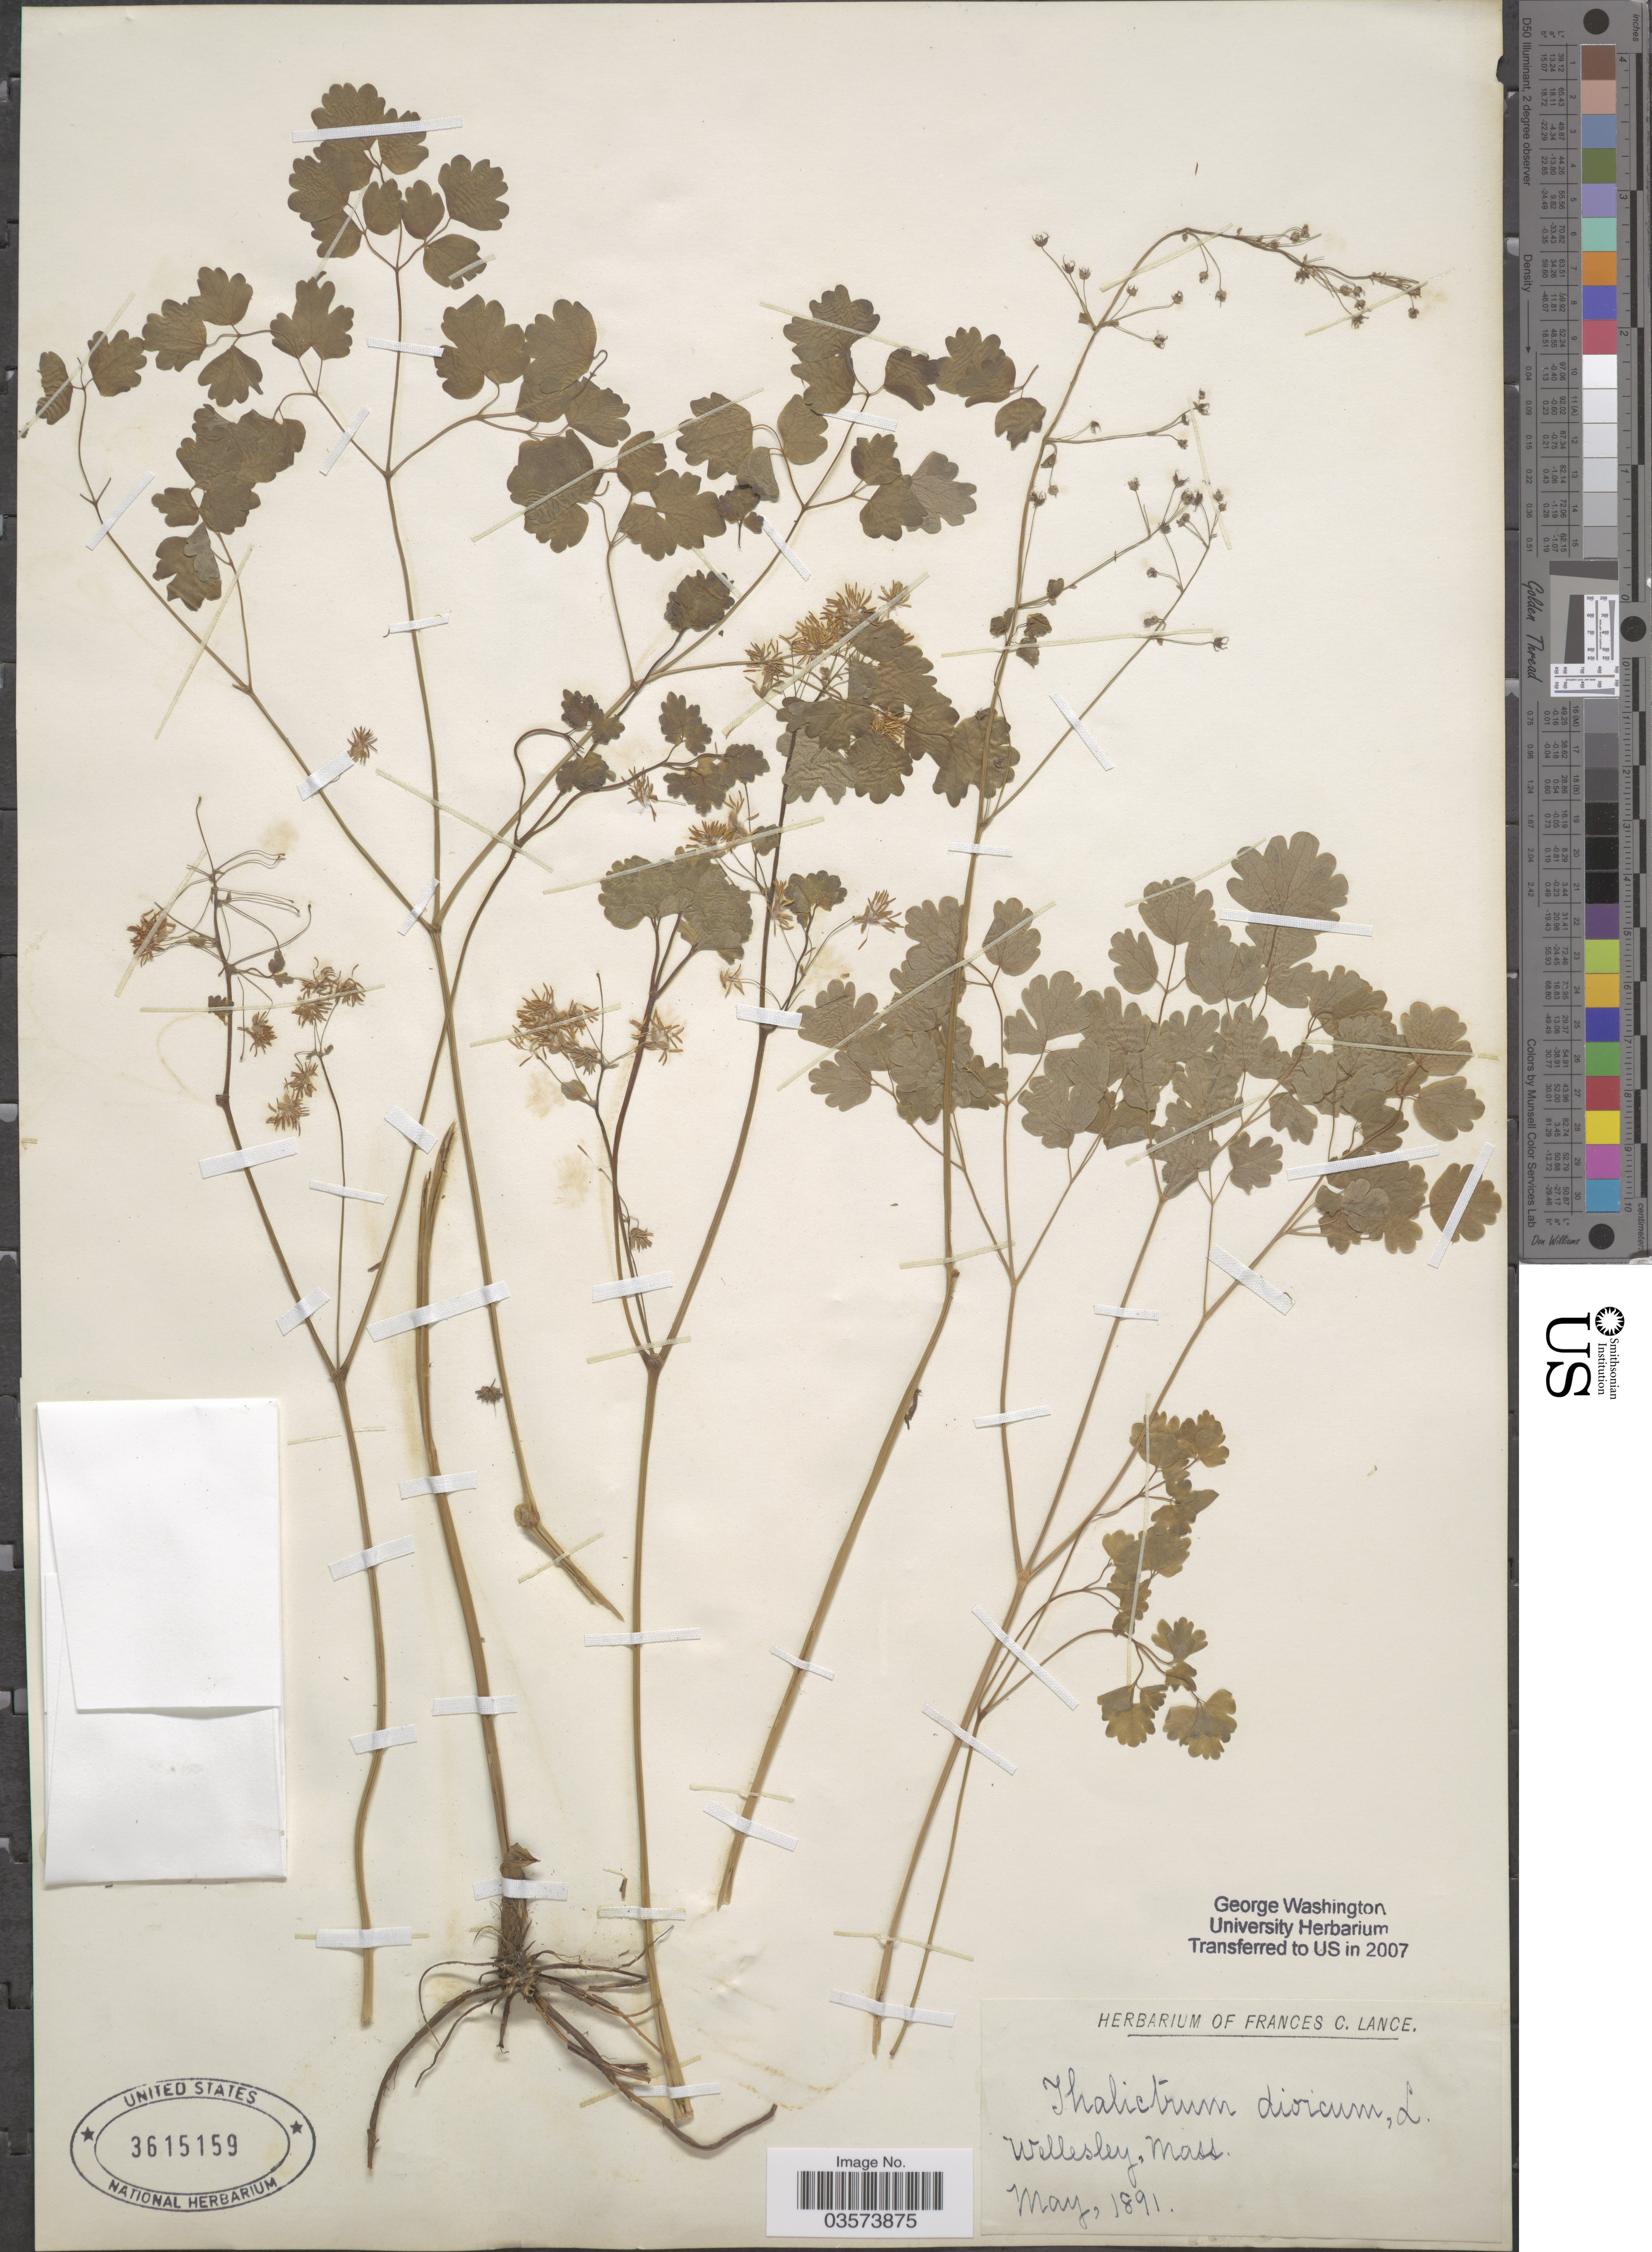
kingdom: Plantae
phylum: Tracheophyta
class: Magnoliopsida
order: Ranunculales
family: Ranunculaceae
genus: Thalictrum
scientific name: Thalictrum dioicum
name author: L.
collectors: ex herb. Frances C. Lance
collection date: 1891-05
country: United States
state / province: Massachusetts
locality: Wellesley.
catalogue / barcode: US 3615159